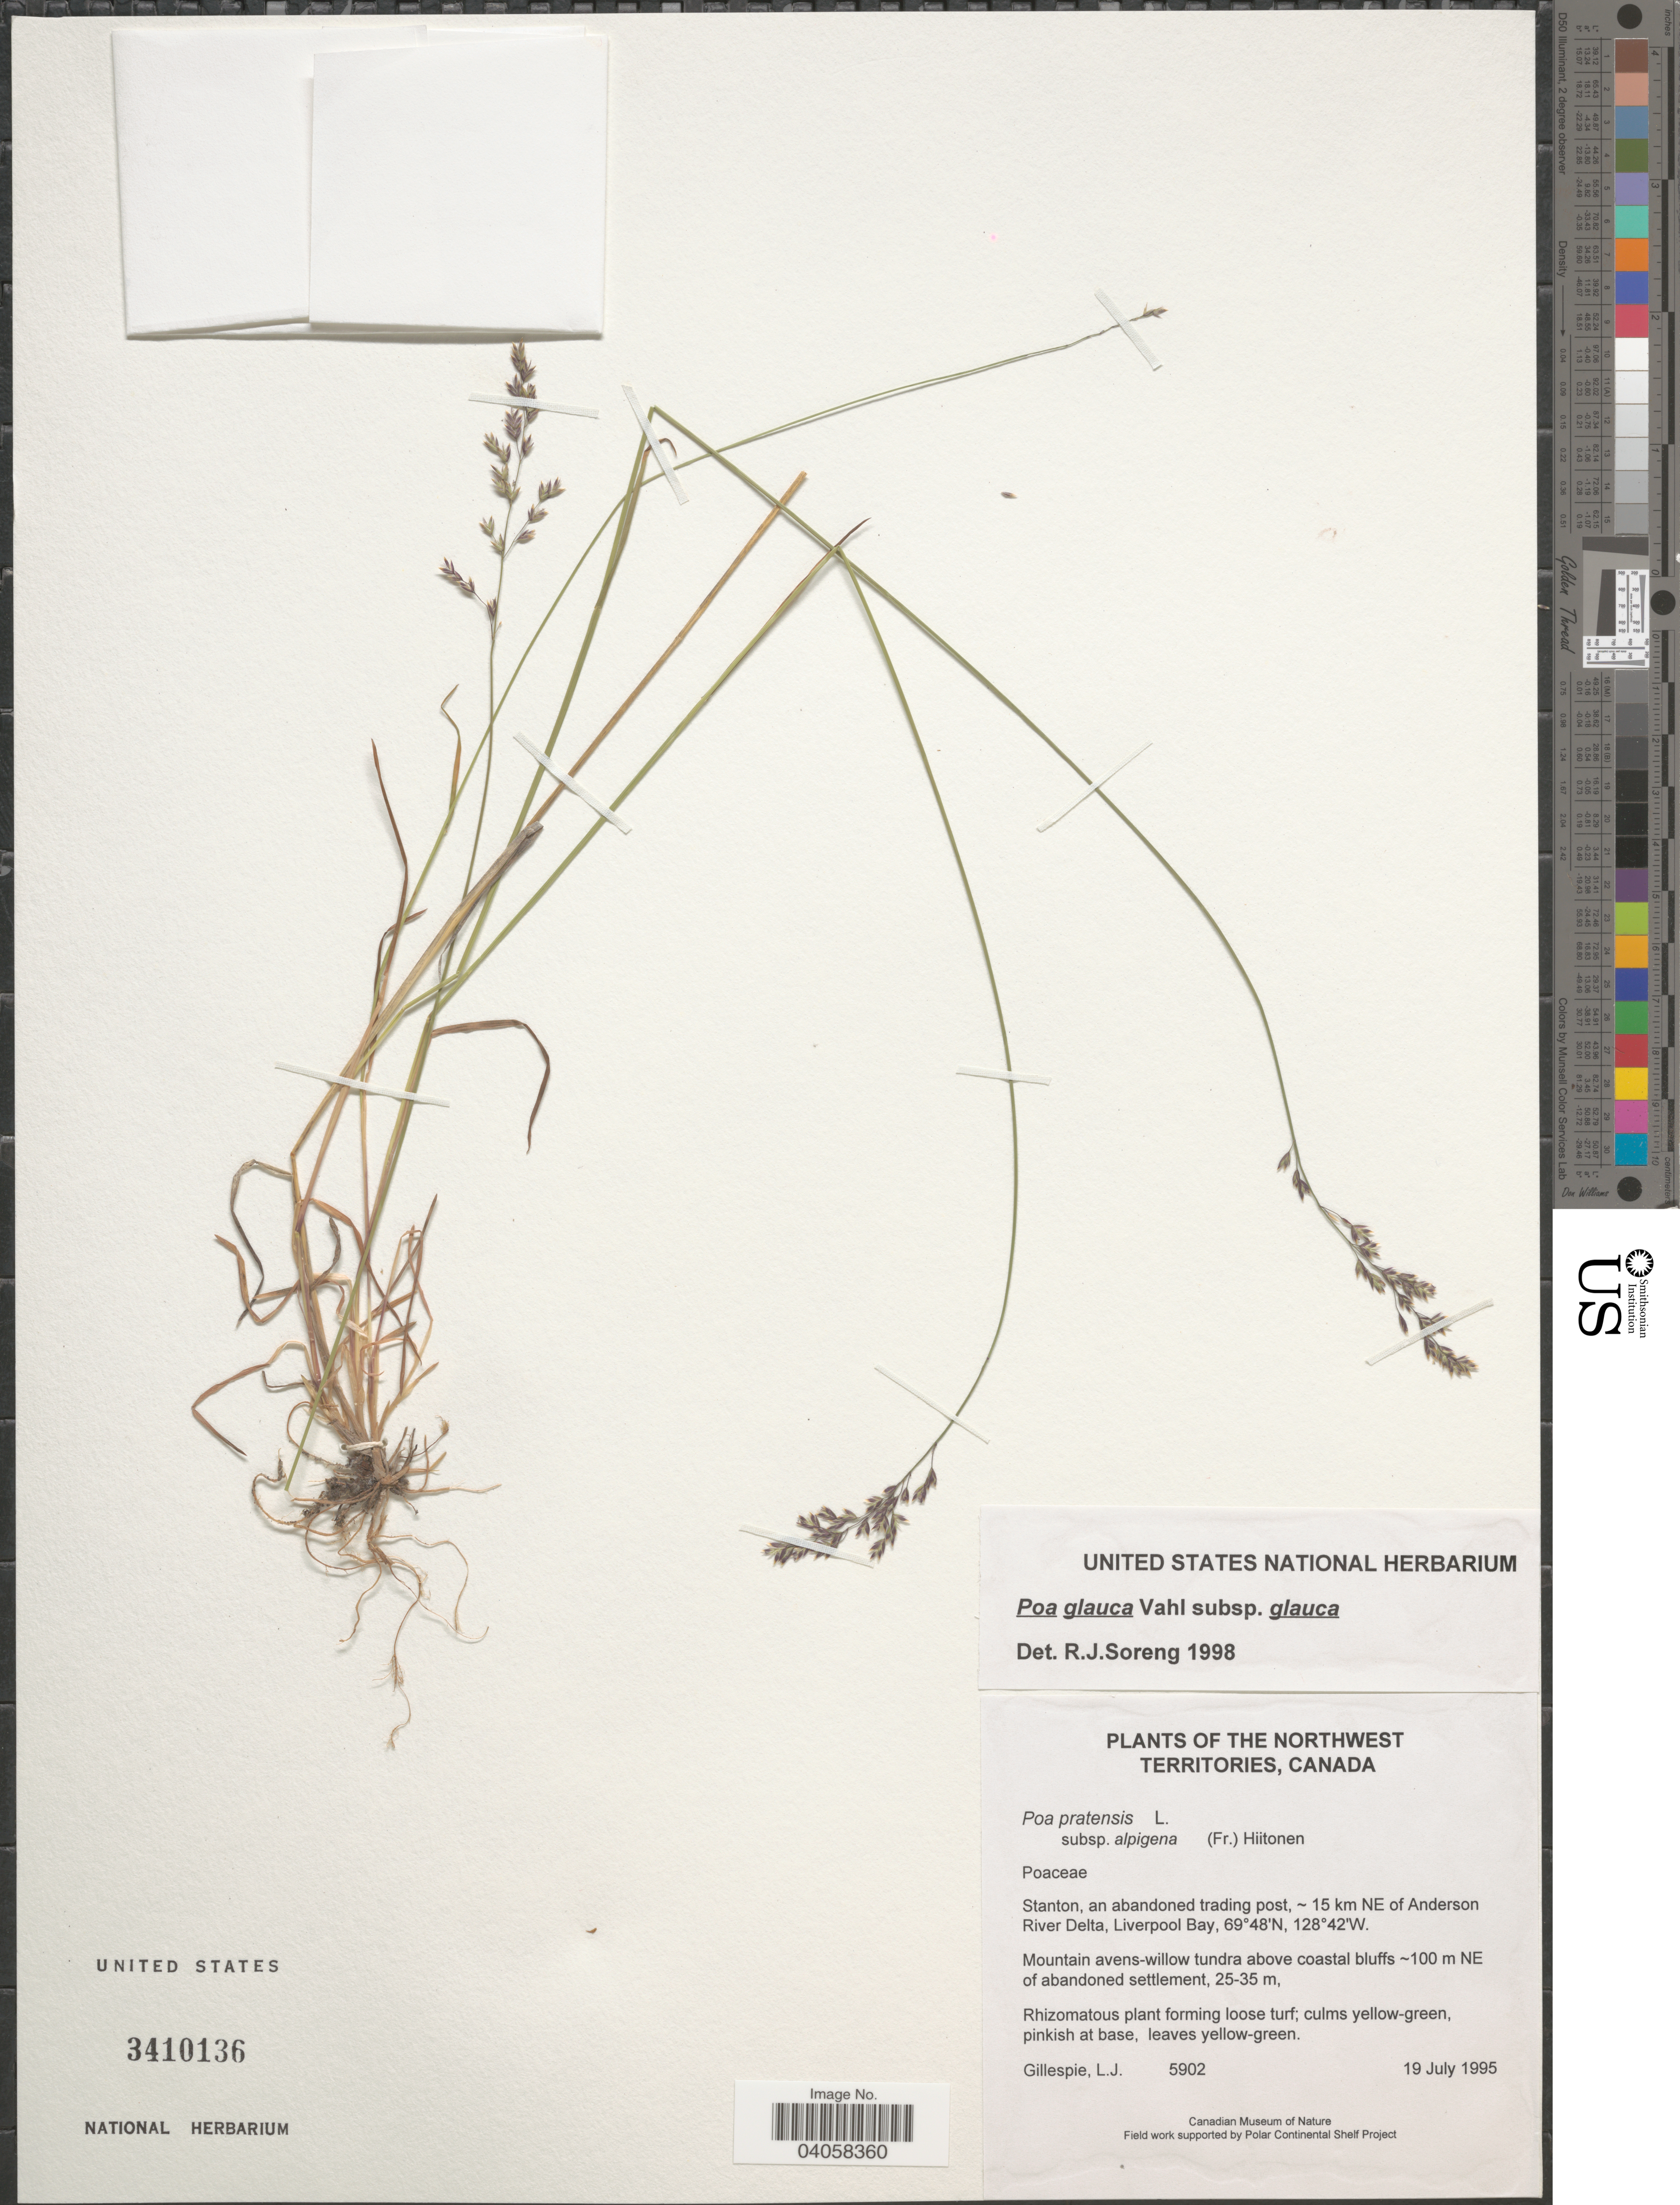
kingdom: Plantae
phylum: Tracheophyta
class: Liliopsida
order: Poales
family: Poaceae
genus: Poa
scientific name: Poa glauca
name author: Vahl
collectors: L. Gillespie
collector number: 5902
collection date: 1995-07-19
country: Canada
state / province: Northwest Territories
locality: Stanton, an abandoned trading post, ~15 km NE of Anderson River Delta, Liverpool Bay. Mointain avens-willow tundra above coastal bluffs ~100 m NE of abandoned settlement.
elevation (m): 25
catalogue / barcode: US 3410136